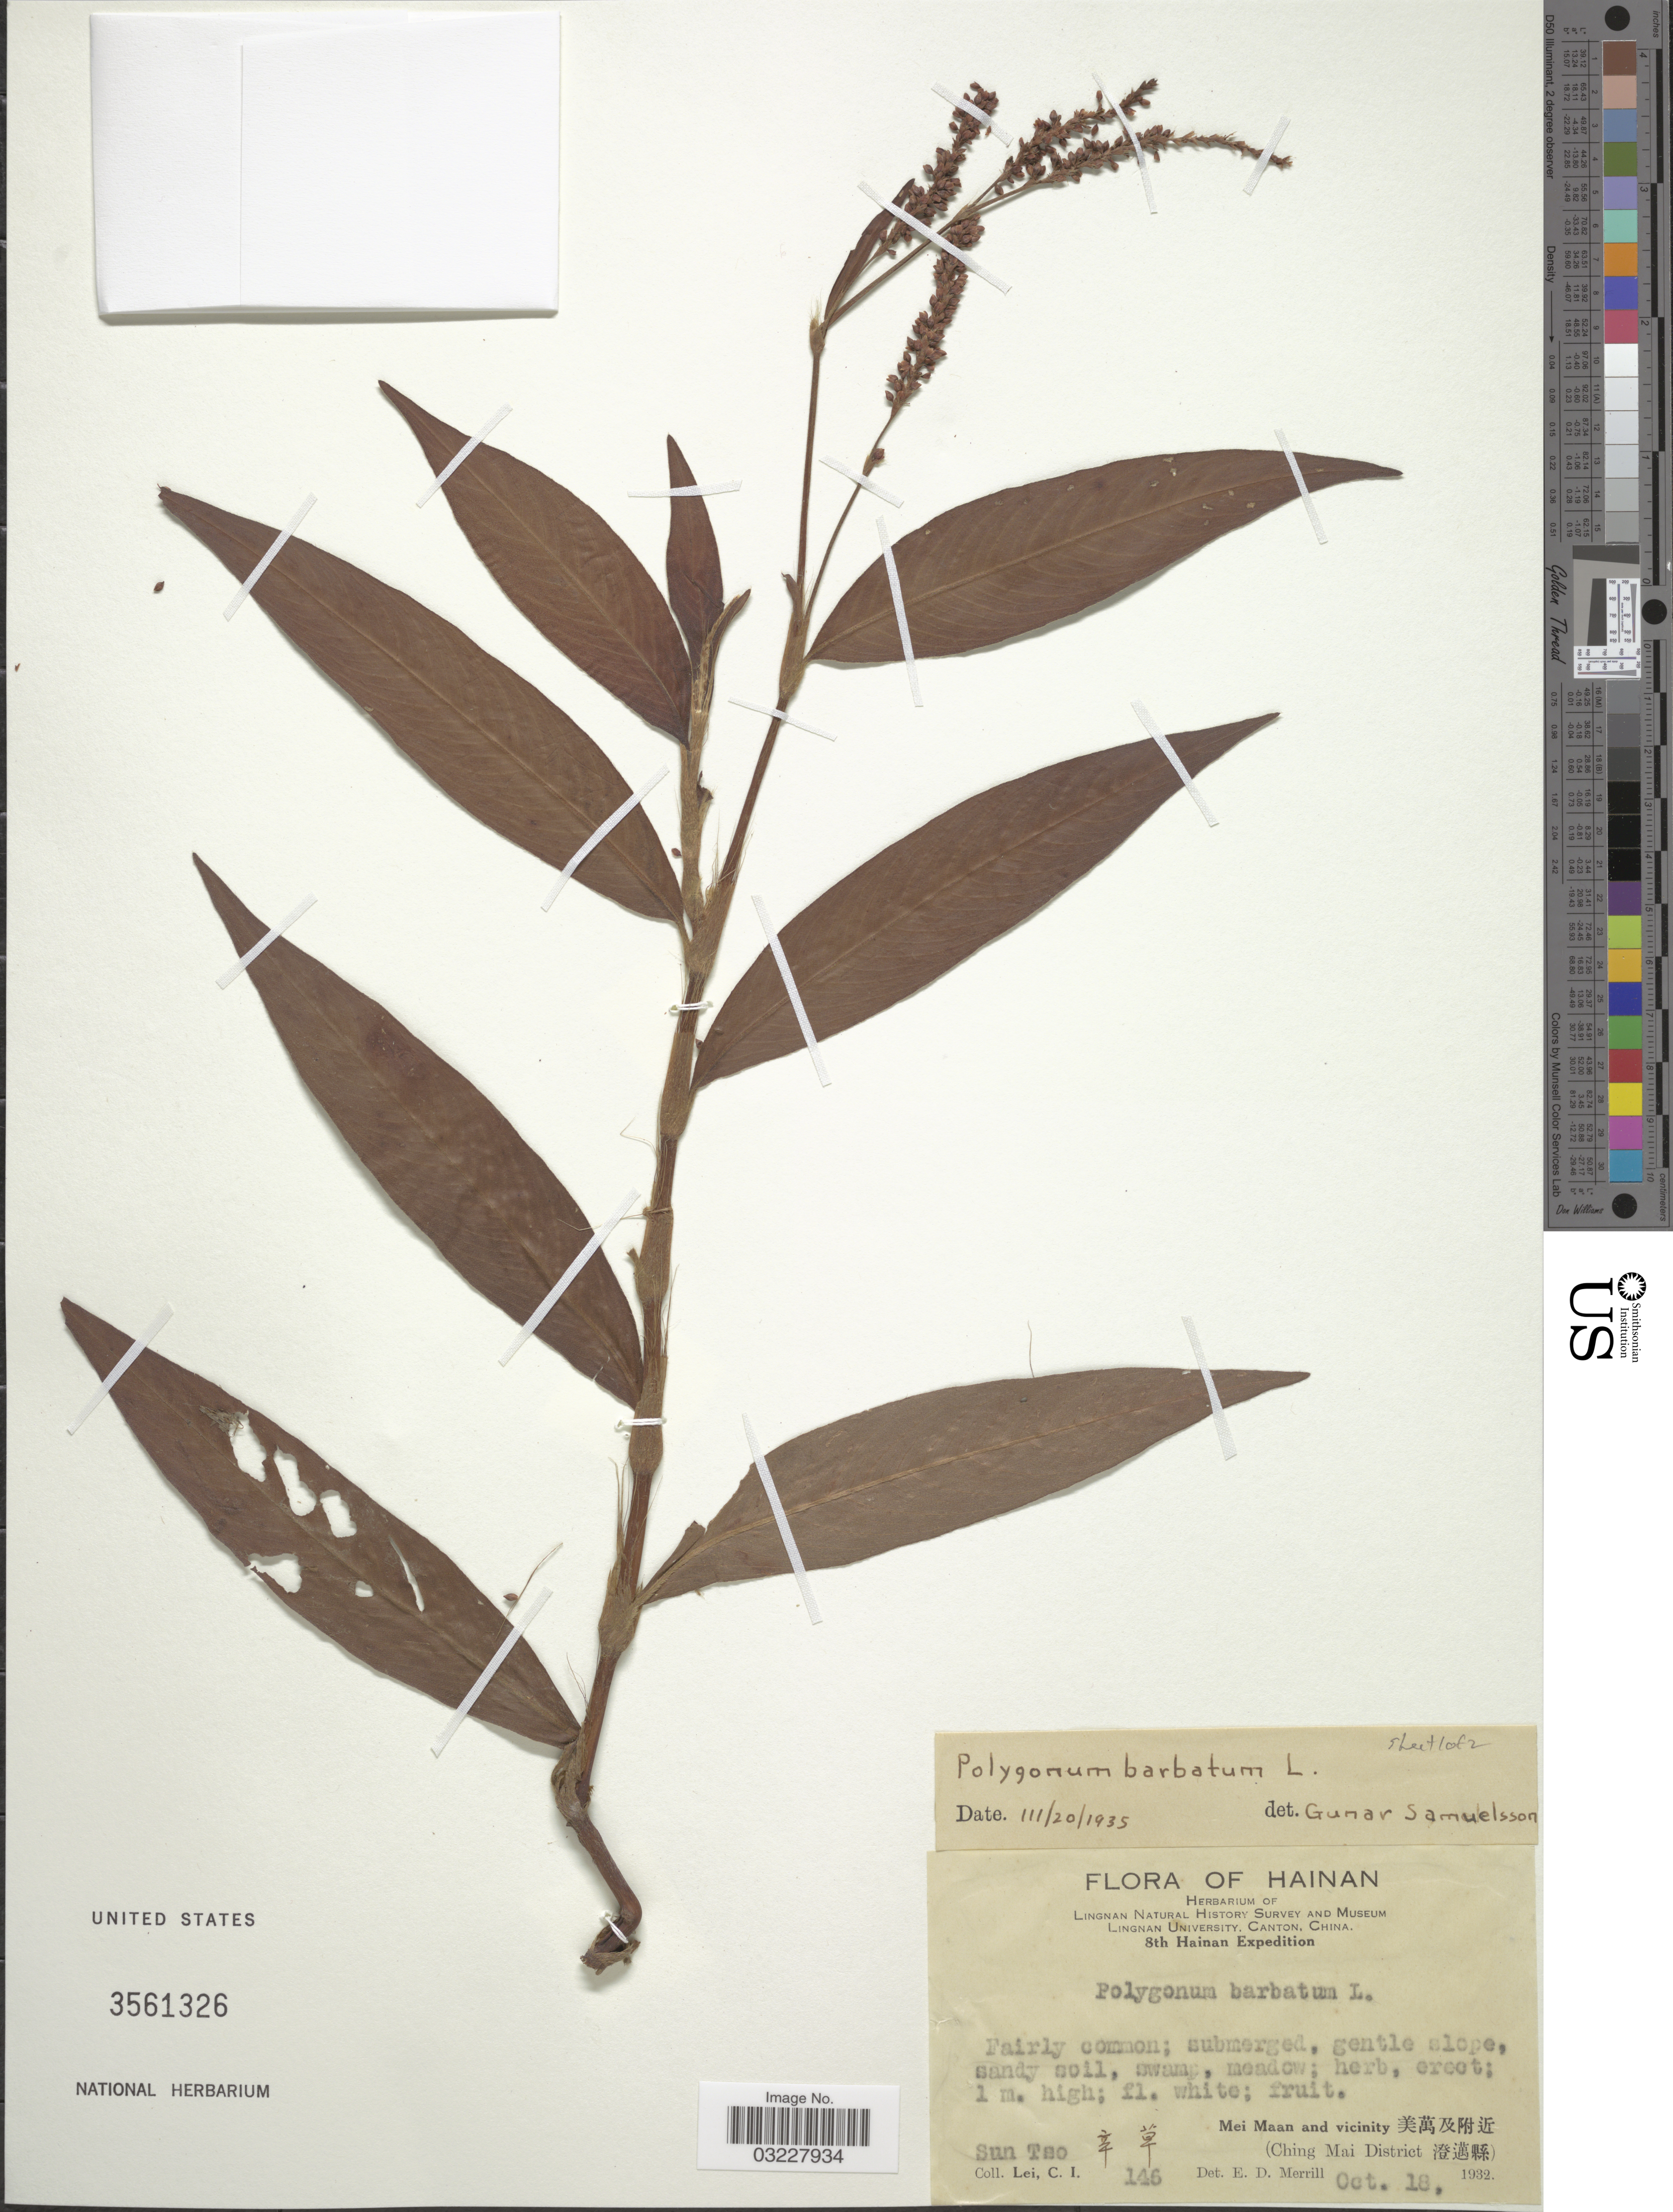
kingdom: Plantae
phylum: Tracheophyta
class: Magnoliopsida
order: Caryophyllales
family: Polygonaceae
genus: Polygonum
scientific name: Polygonum barbatum var. barbatum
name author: L.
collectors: C. I. Lei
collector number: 146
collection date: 1932-10-18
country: China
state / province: Hainan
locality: Mei Maan and vicinity X. Sun Tso X. (Ching Mai District X).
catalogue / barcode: US 3561326